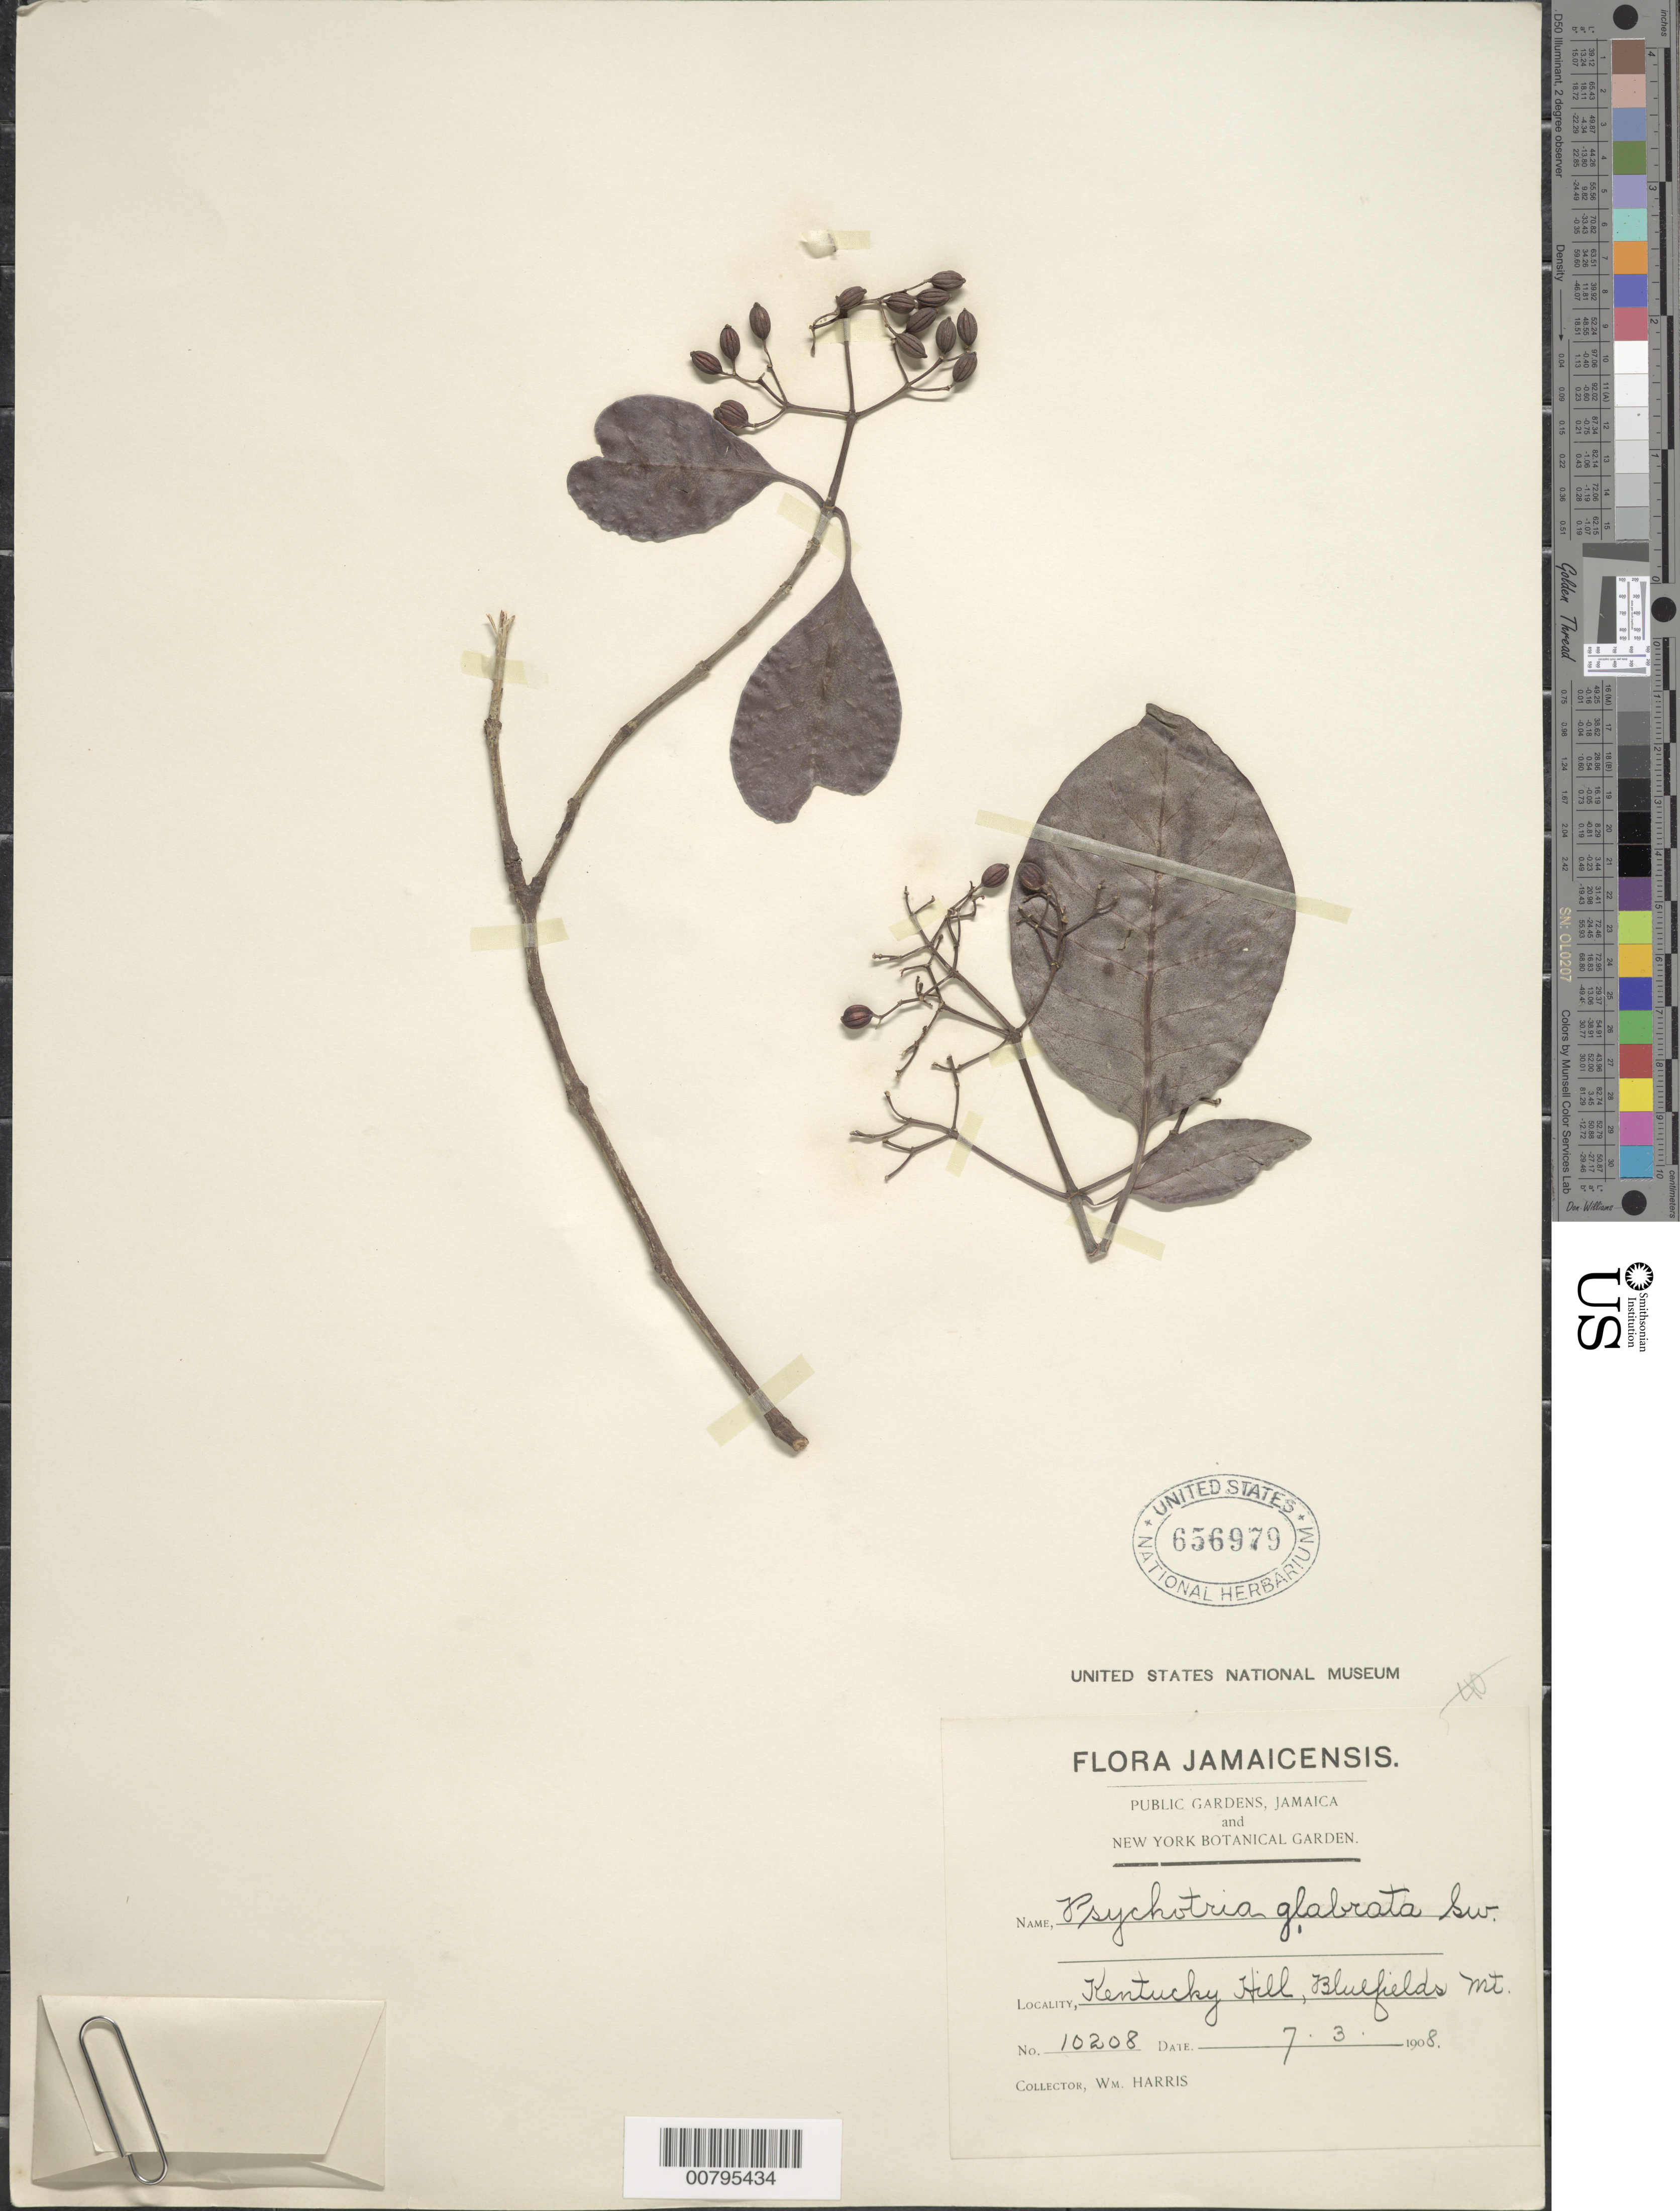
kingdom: Plantae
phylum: Tracheophyta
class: Magnoliopsida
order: Gentianales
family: Rubiaceae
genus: Psychotria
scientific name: Psychotria glabrata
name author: Sw.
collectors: W. H. Harris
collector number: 10208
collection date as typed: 07 Mar 1908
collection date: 1908-03-07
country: Jamaica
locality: Kentucky Hill, Bluefield Mt.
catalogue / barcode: US 656979